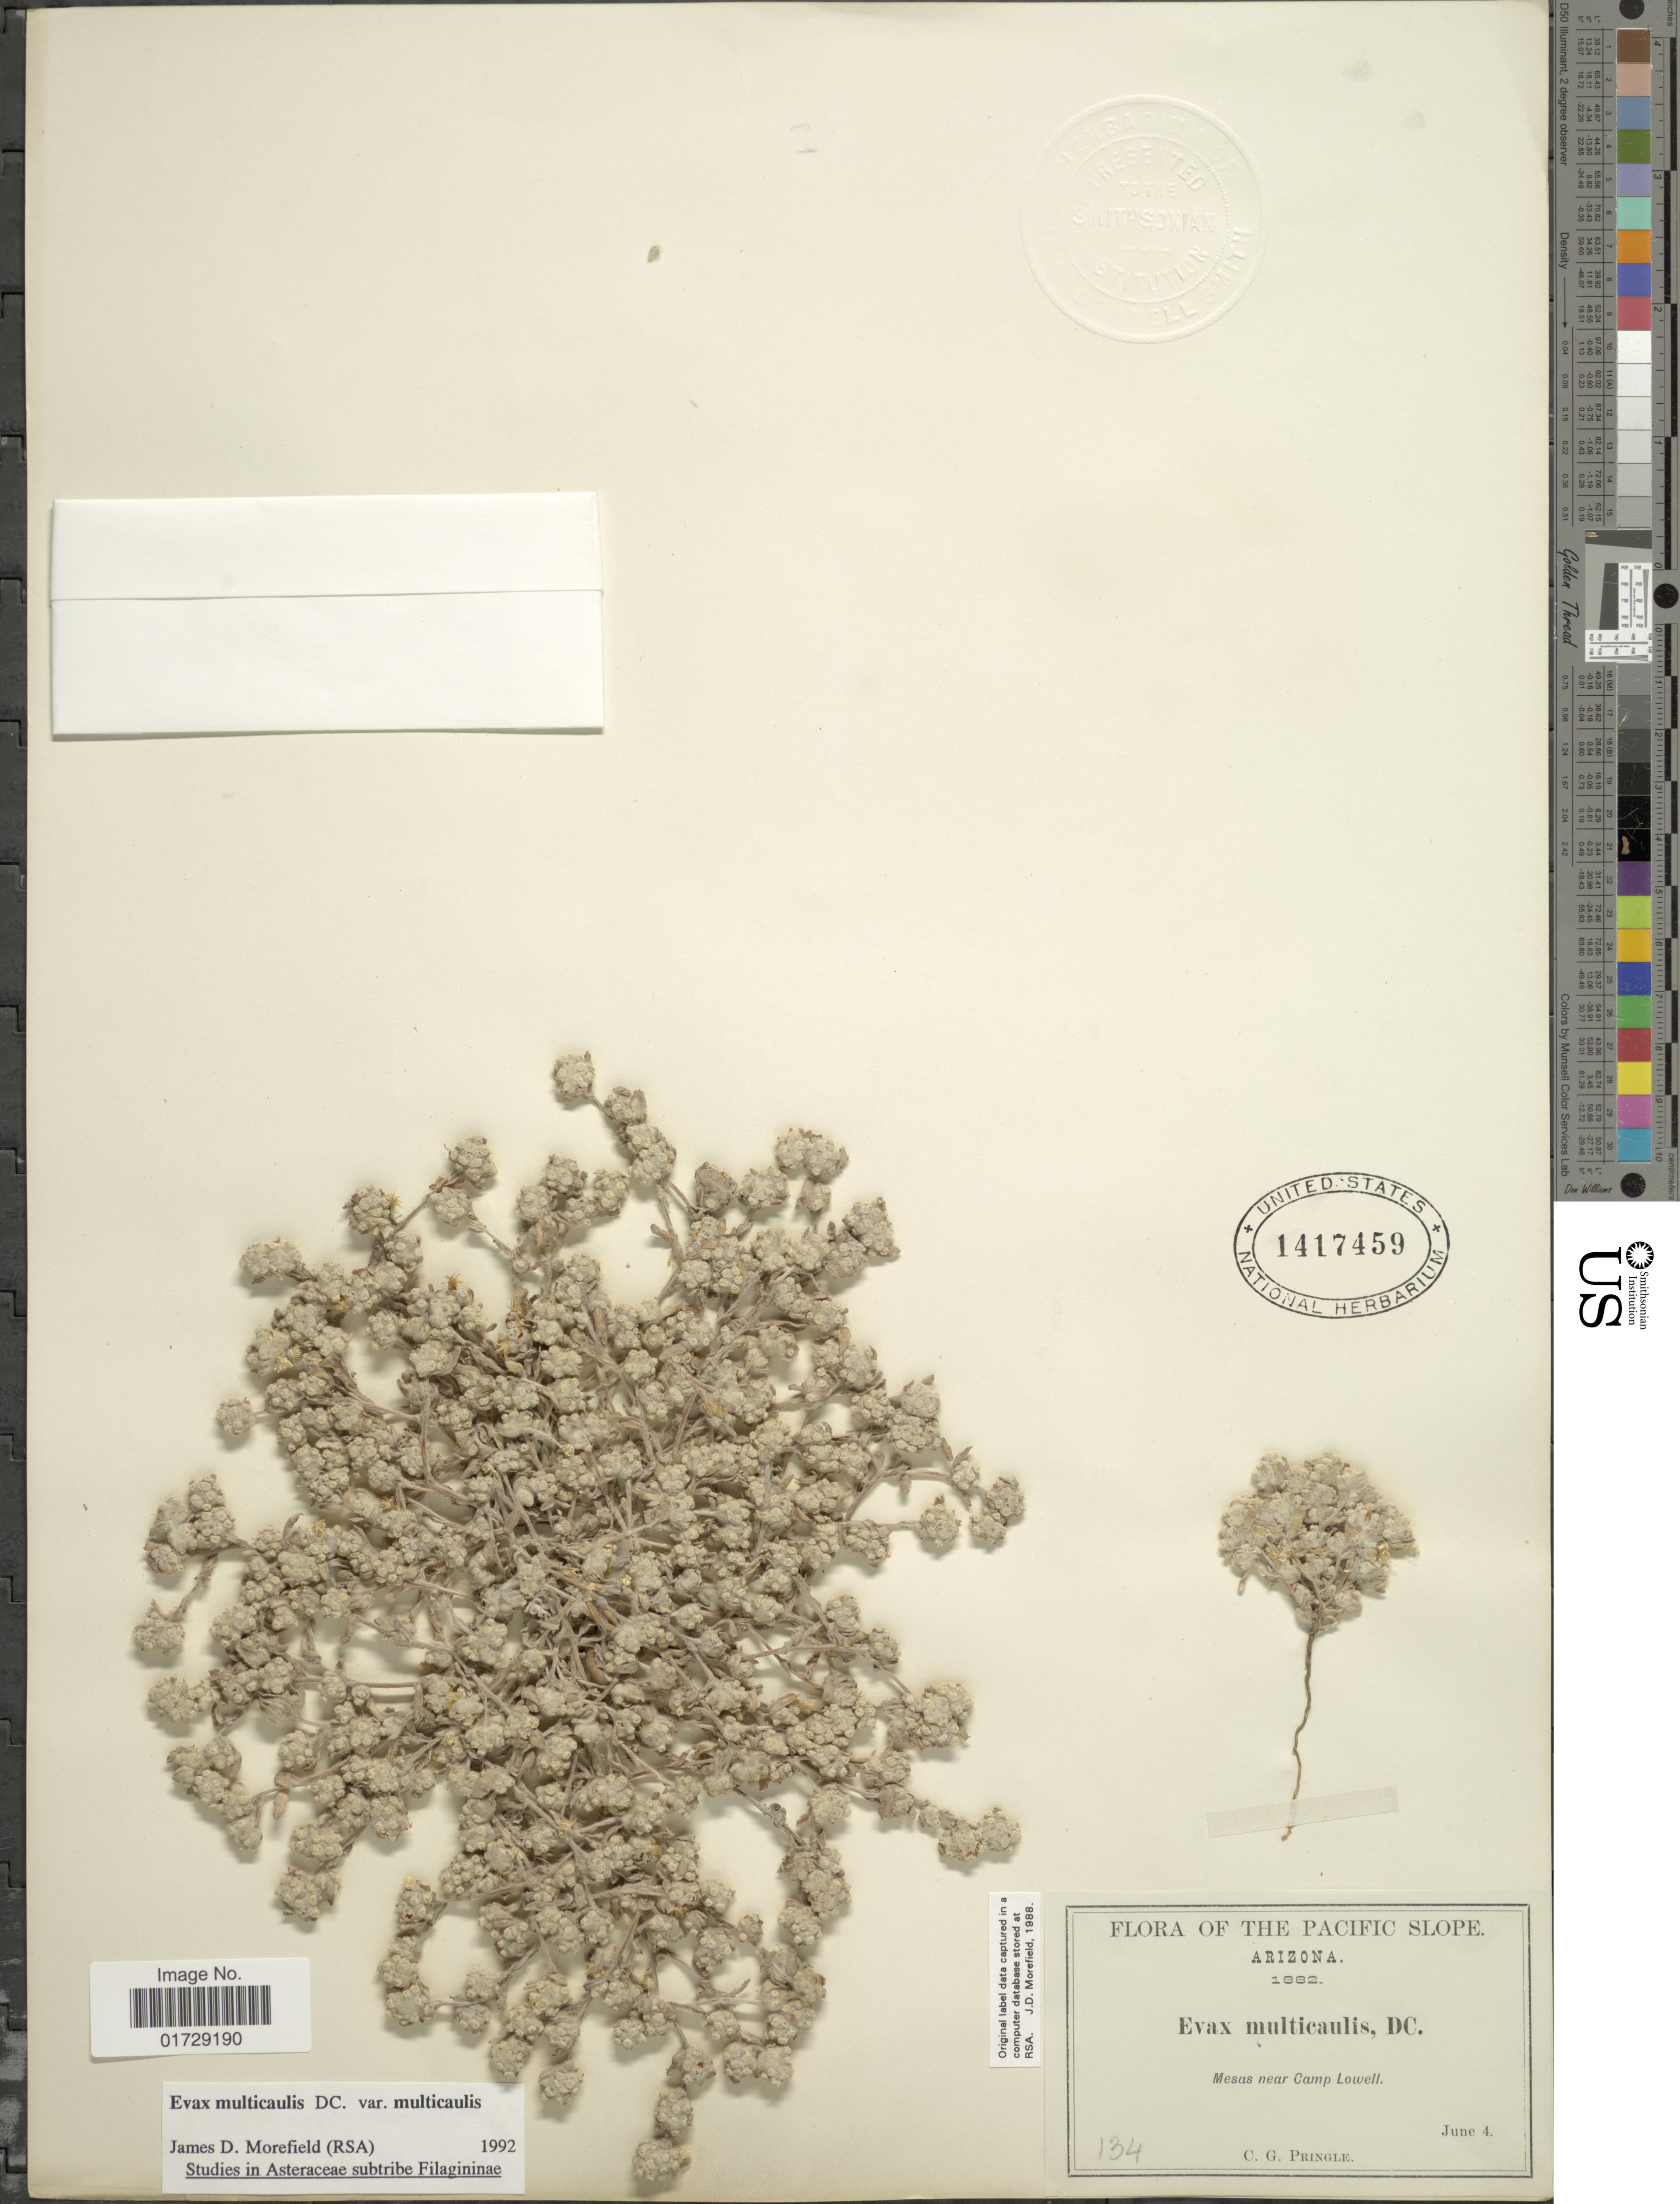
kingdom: Plantae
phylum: Tracheophyta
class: Magnoliopsida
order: Asterales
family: Asteraceae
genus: Evax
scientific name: Evax multicaulis var. multicaulis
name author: DC.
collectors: C. G. Pringle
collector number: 134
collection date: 1882-06-04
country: United States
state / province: Arizona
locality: Pacific Slope, Mesas near Camp Lowell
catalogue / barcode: US 1417459